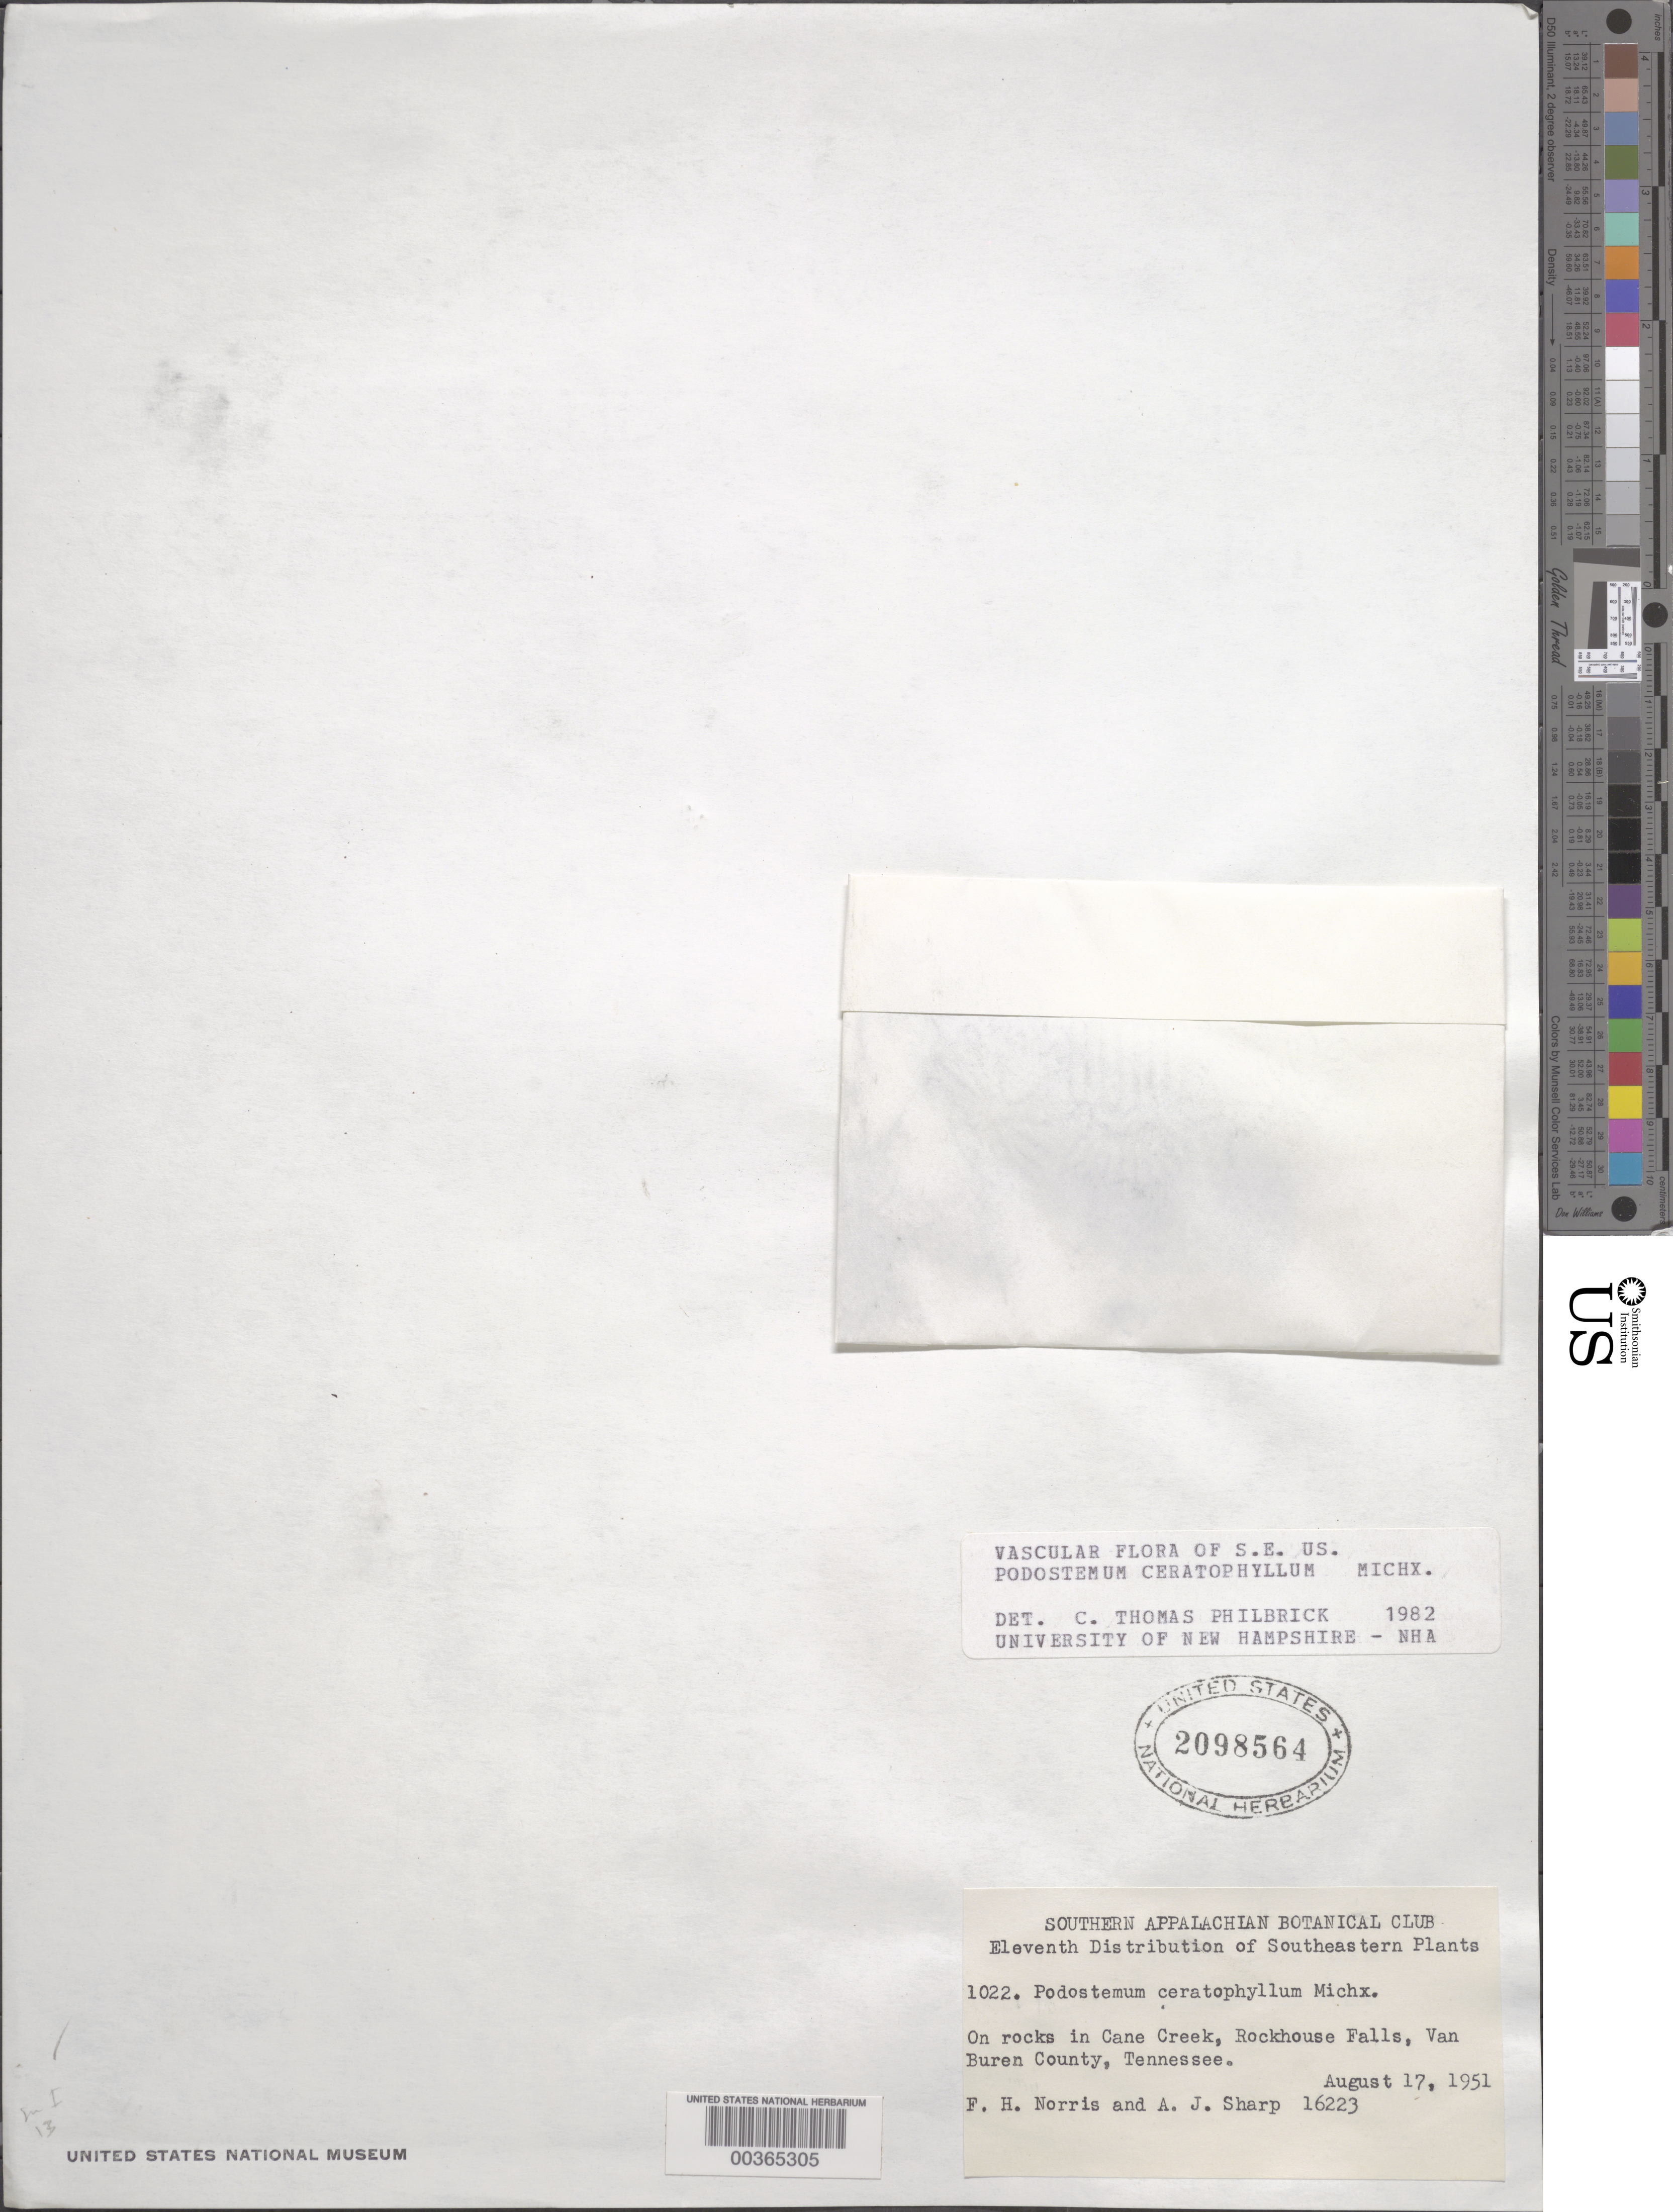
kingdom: Plantae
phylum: Tracheophyta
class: Magnoliopsida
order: Malpighiales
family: Podostemaceae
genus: Podostemum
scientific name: Podostemum sp.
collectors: F. H. Norris & A. J. Sharp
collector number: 16223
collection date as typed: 17 Aug 1951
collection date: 1951-08-17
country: United States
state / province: Tennessee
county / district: Van Buren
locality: Cane creek, rockhouse falls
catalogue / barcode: US 2098564